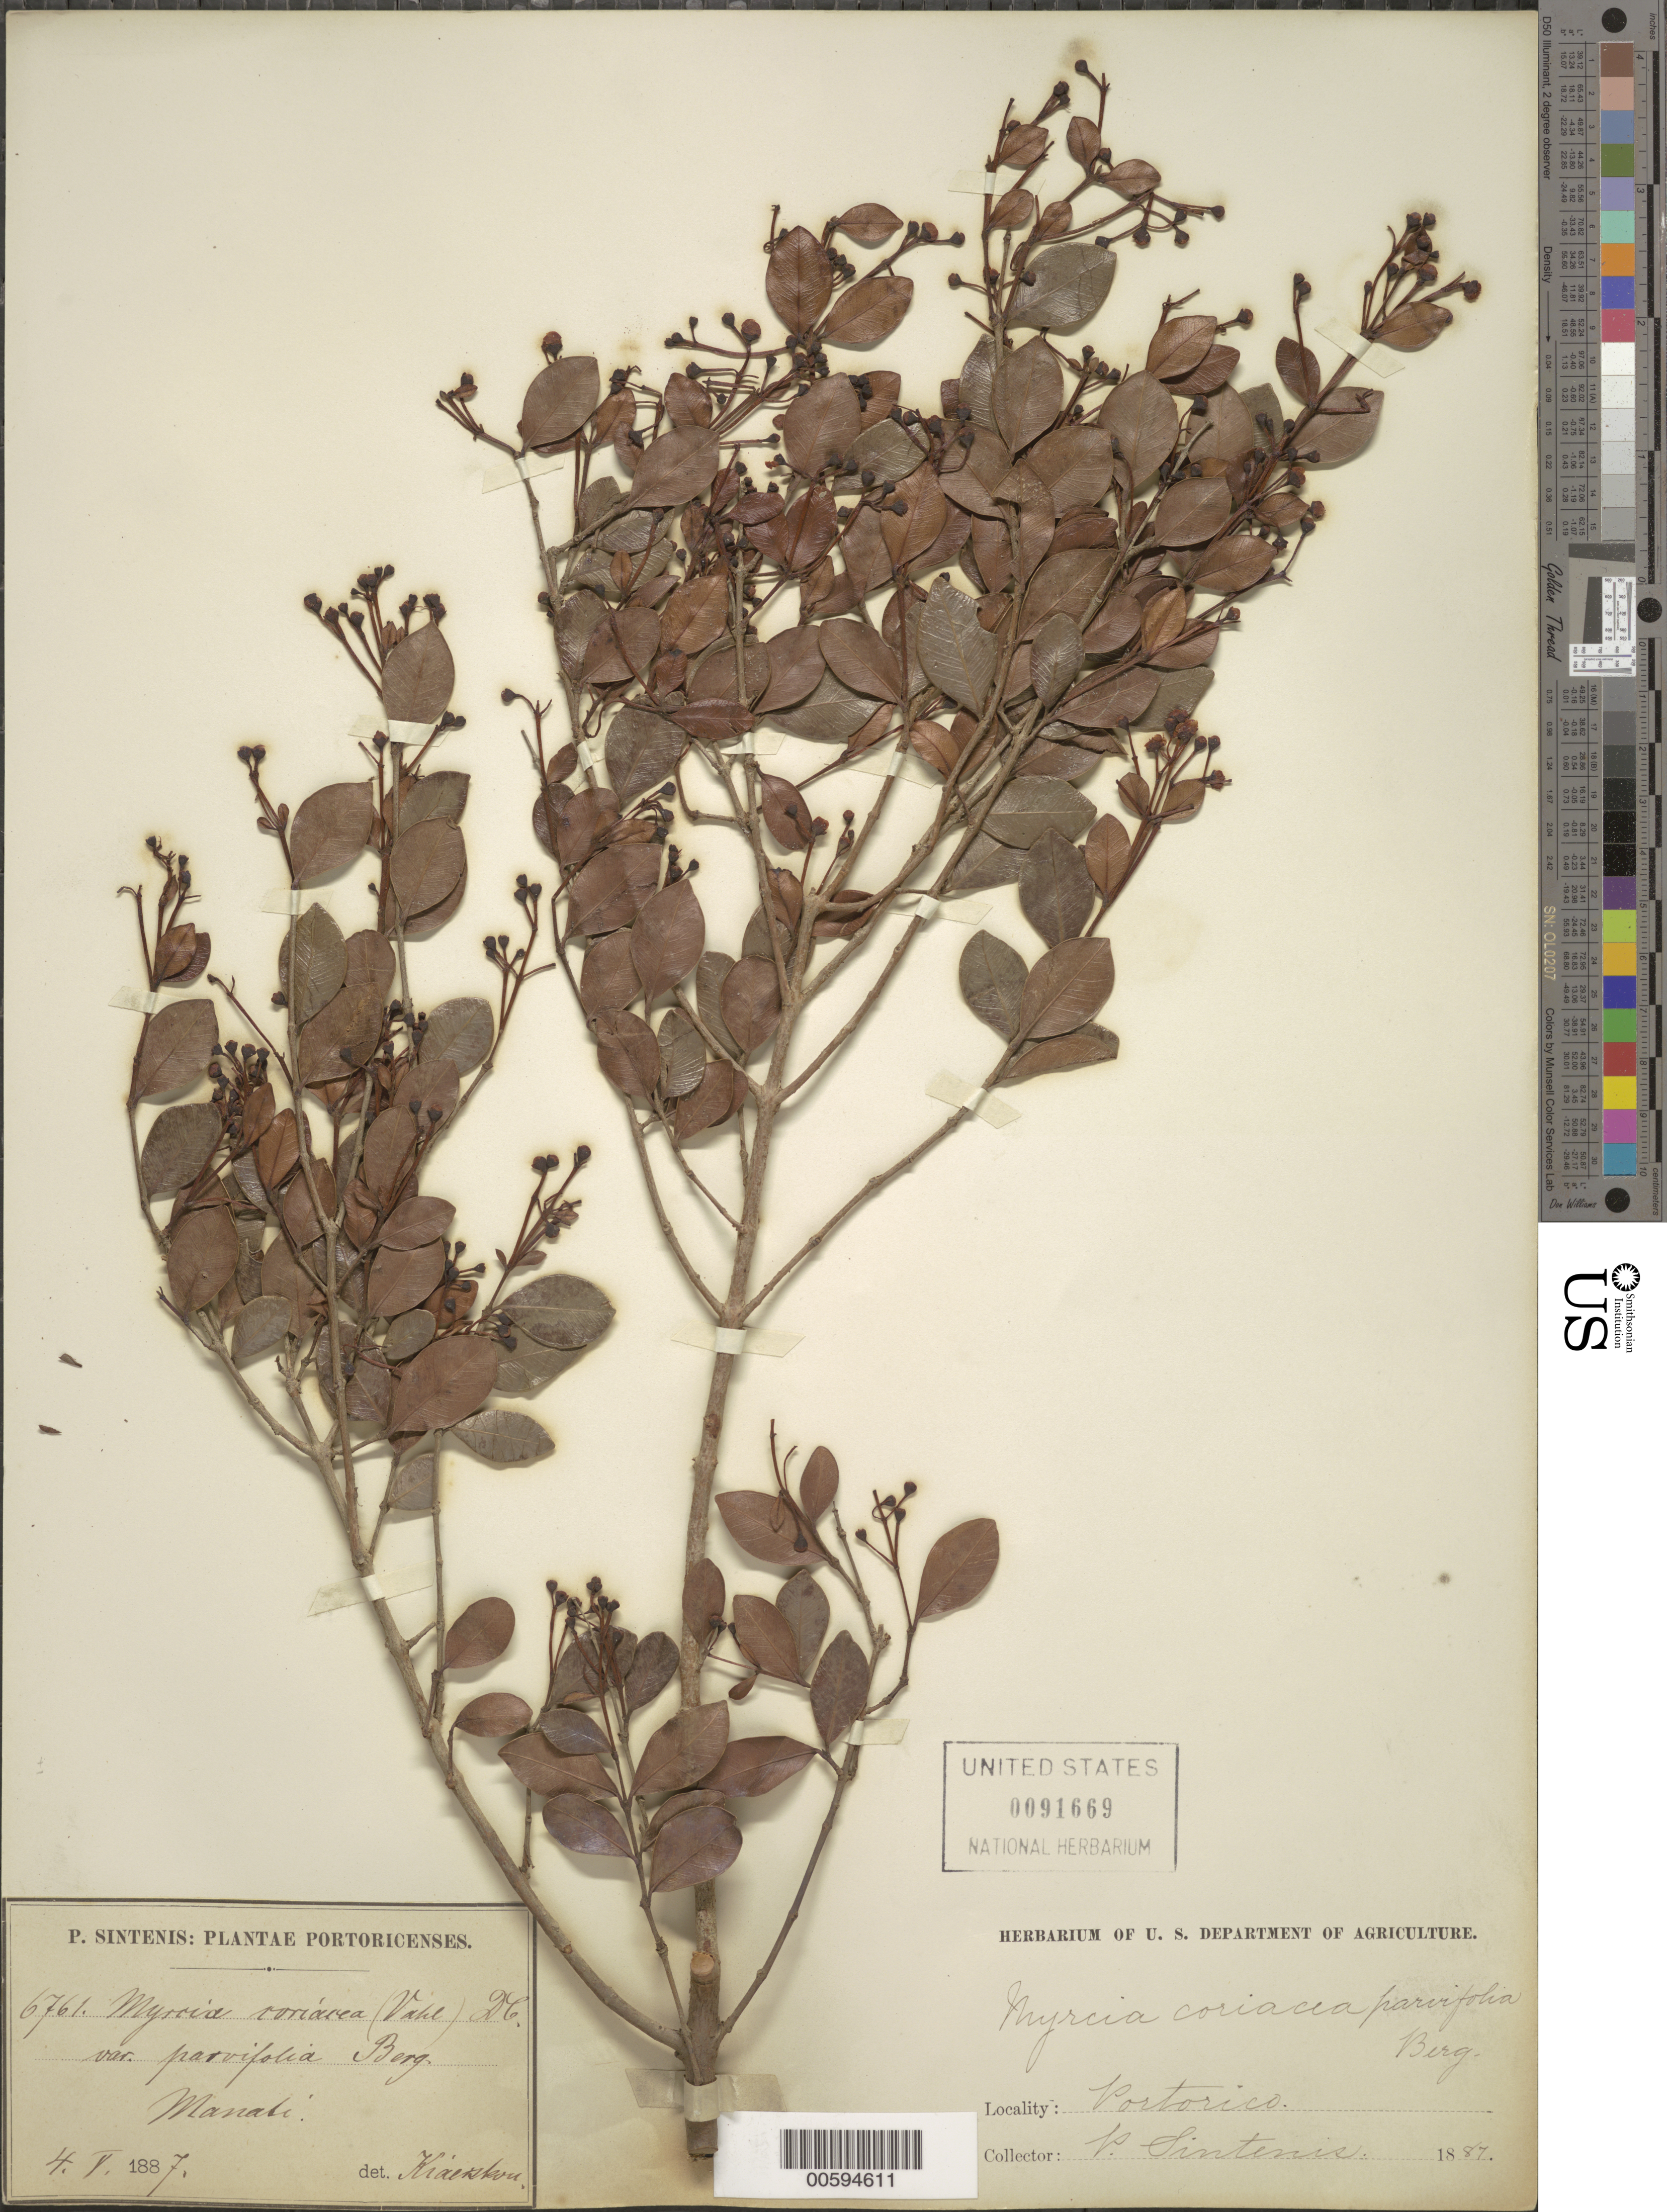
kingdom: Plantae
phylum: Tracheophyta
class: Magnoliopsida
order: Myrtales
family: Myrtaceae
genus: Myrcia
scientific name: Myrcia panniculata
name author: (Jacq.) Krug & Urb.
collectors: P. Sintenis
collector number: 6761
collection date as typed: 04 May 1887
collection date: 1887-05-04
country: Puerto Rico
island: Greater Antilles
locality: Manati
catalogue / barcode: US 91669